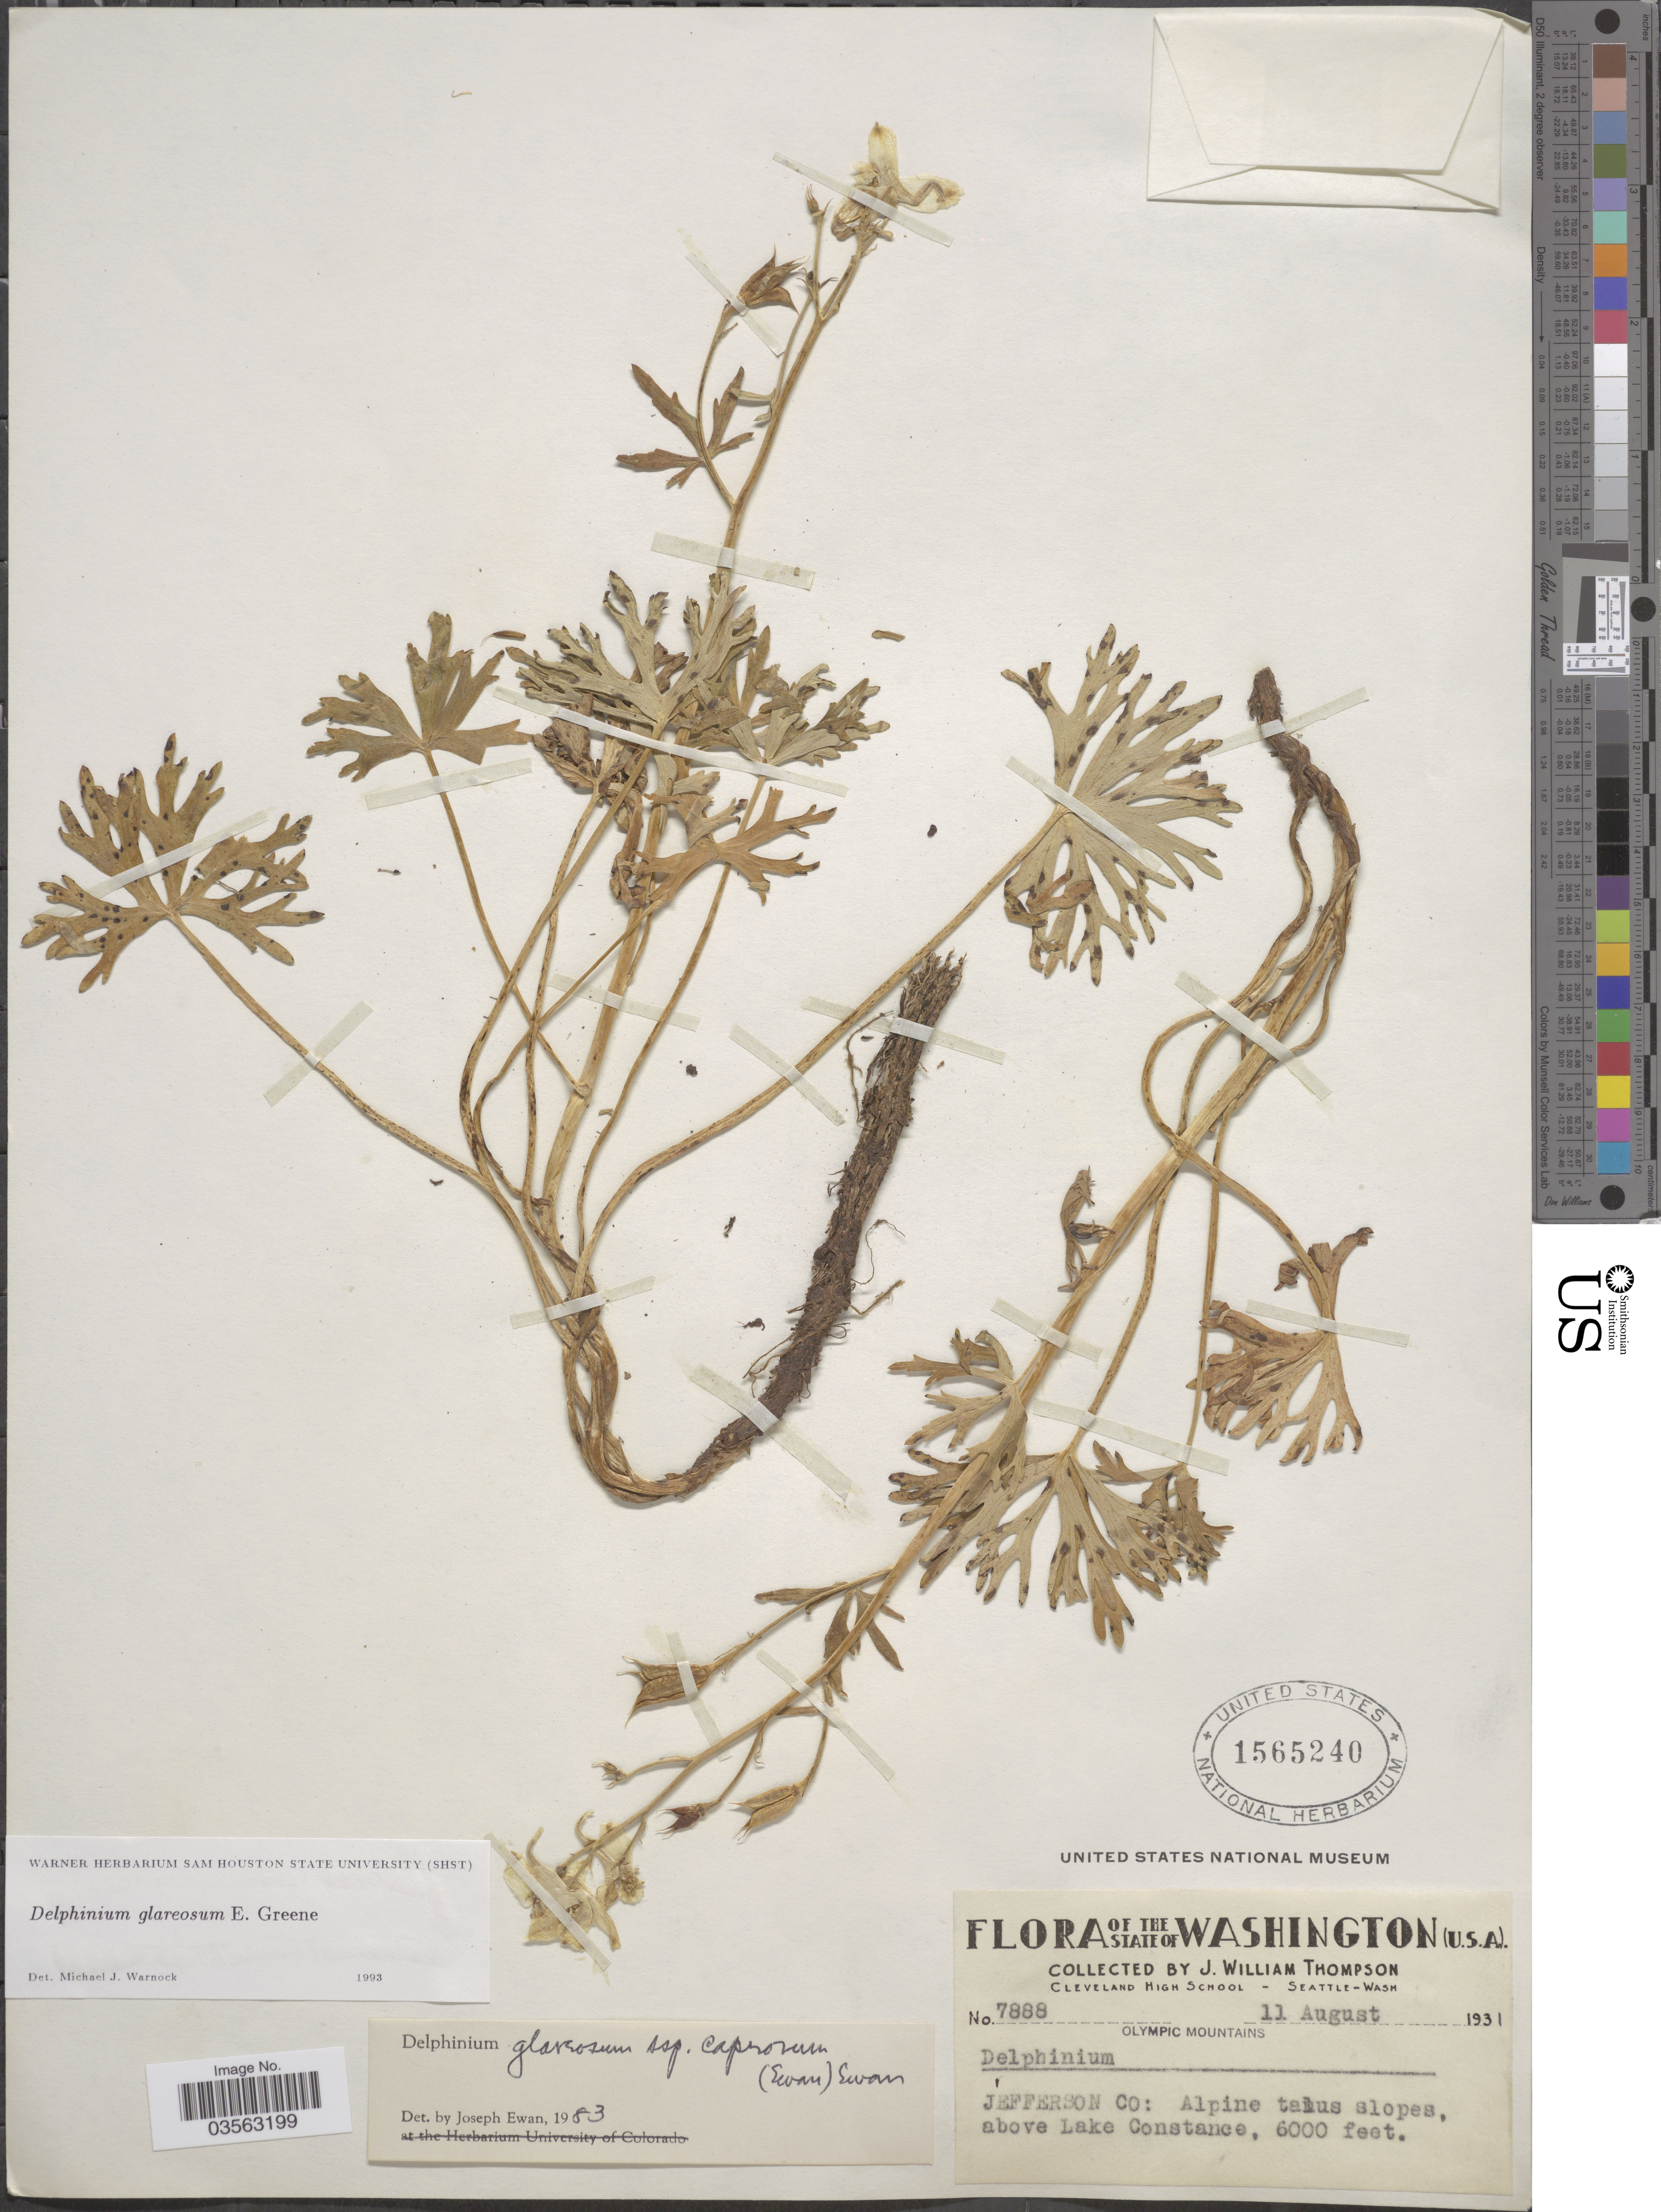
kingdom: Plantae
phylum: Tracheophyta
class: Magnoliopsida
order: Ranunculales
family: Ranunculaceae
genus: Delphinium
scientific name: Delphinium glareosum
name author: Greene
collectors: J. W. Thompson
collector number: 7888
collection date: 1931-08-11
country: United States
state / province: Washington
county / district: Jefferson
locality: U.S.A. Jefferson Co: Alpine talus slopes, above Lake Constance.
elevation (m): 1829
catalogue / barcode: US 1565240